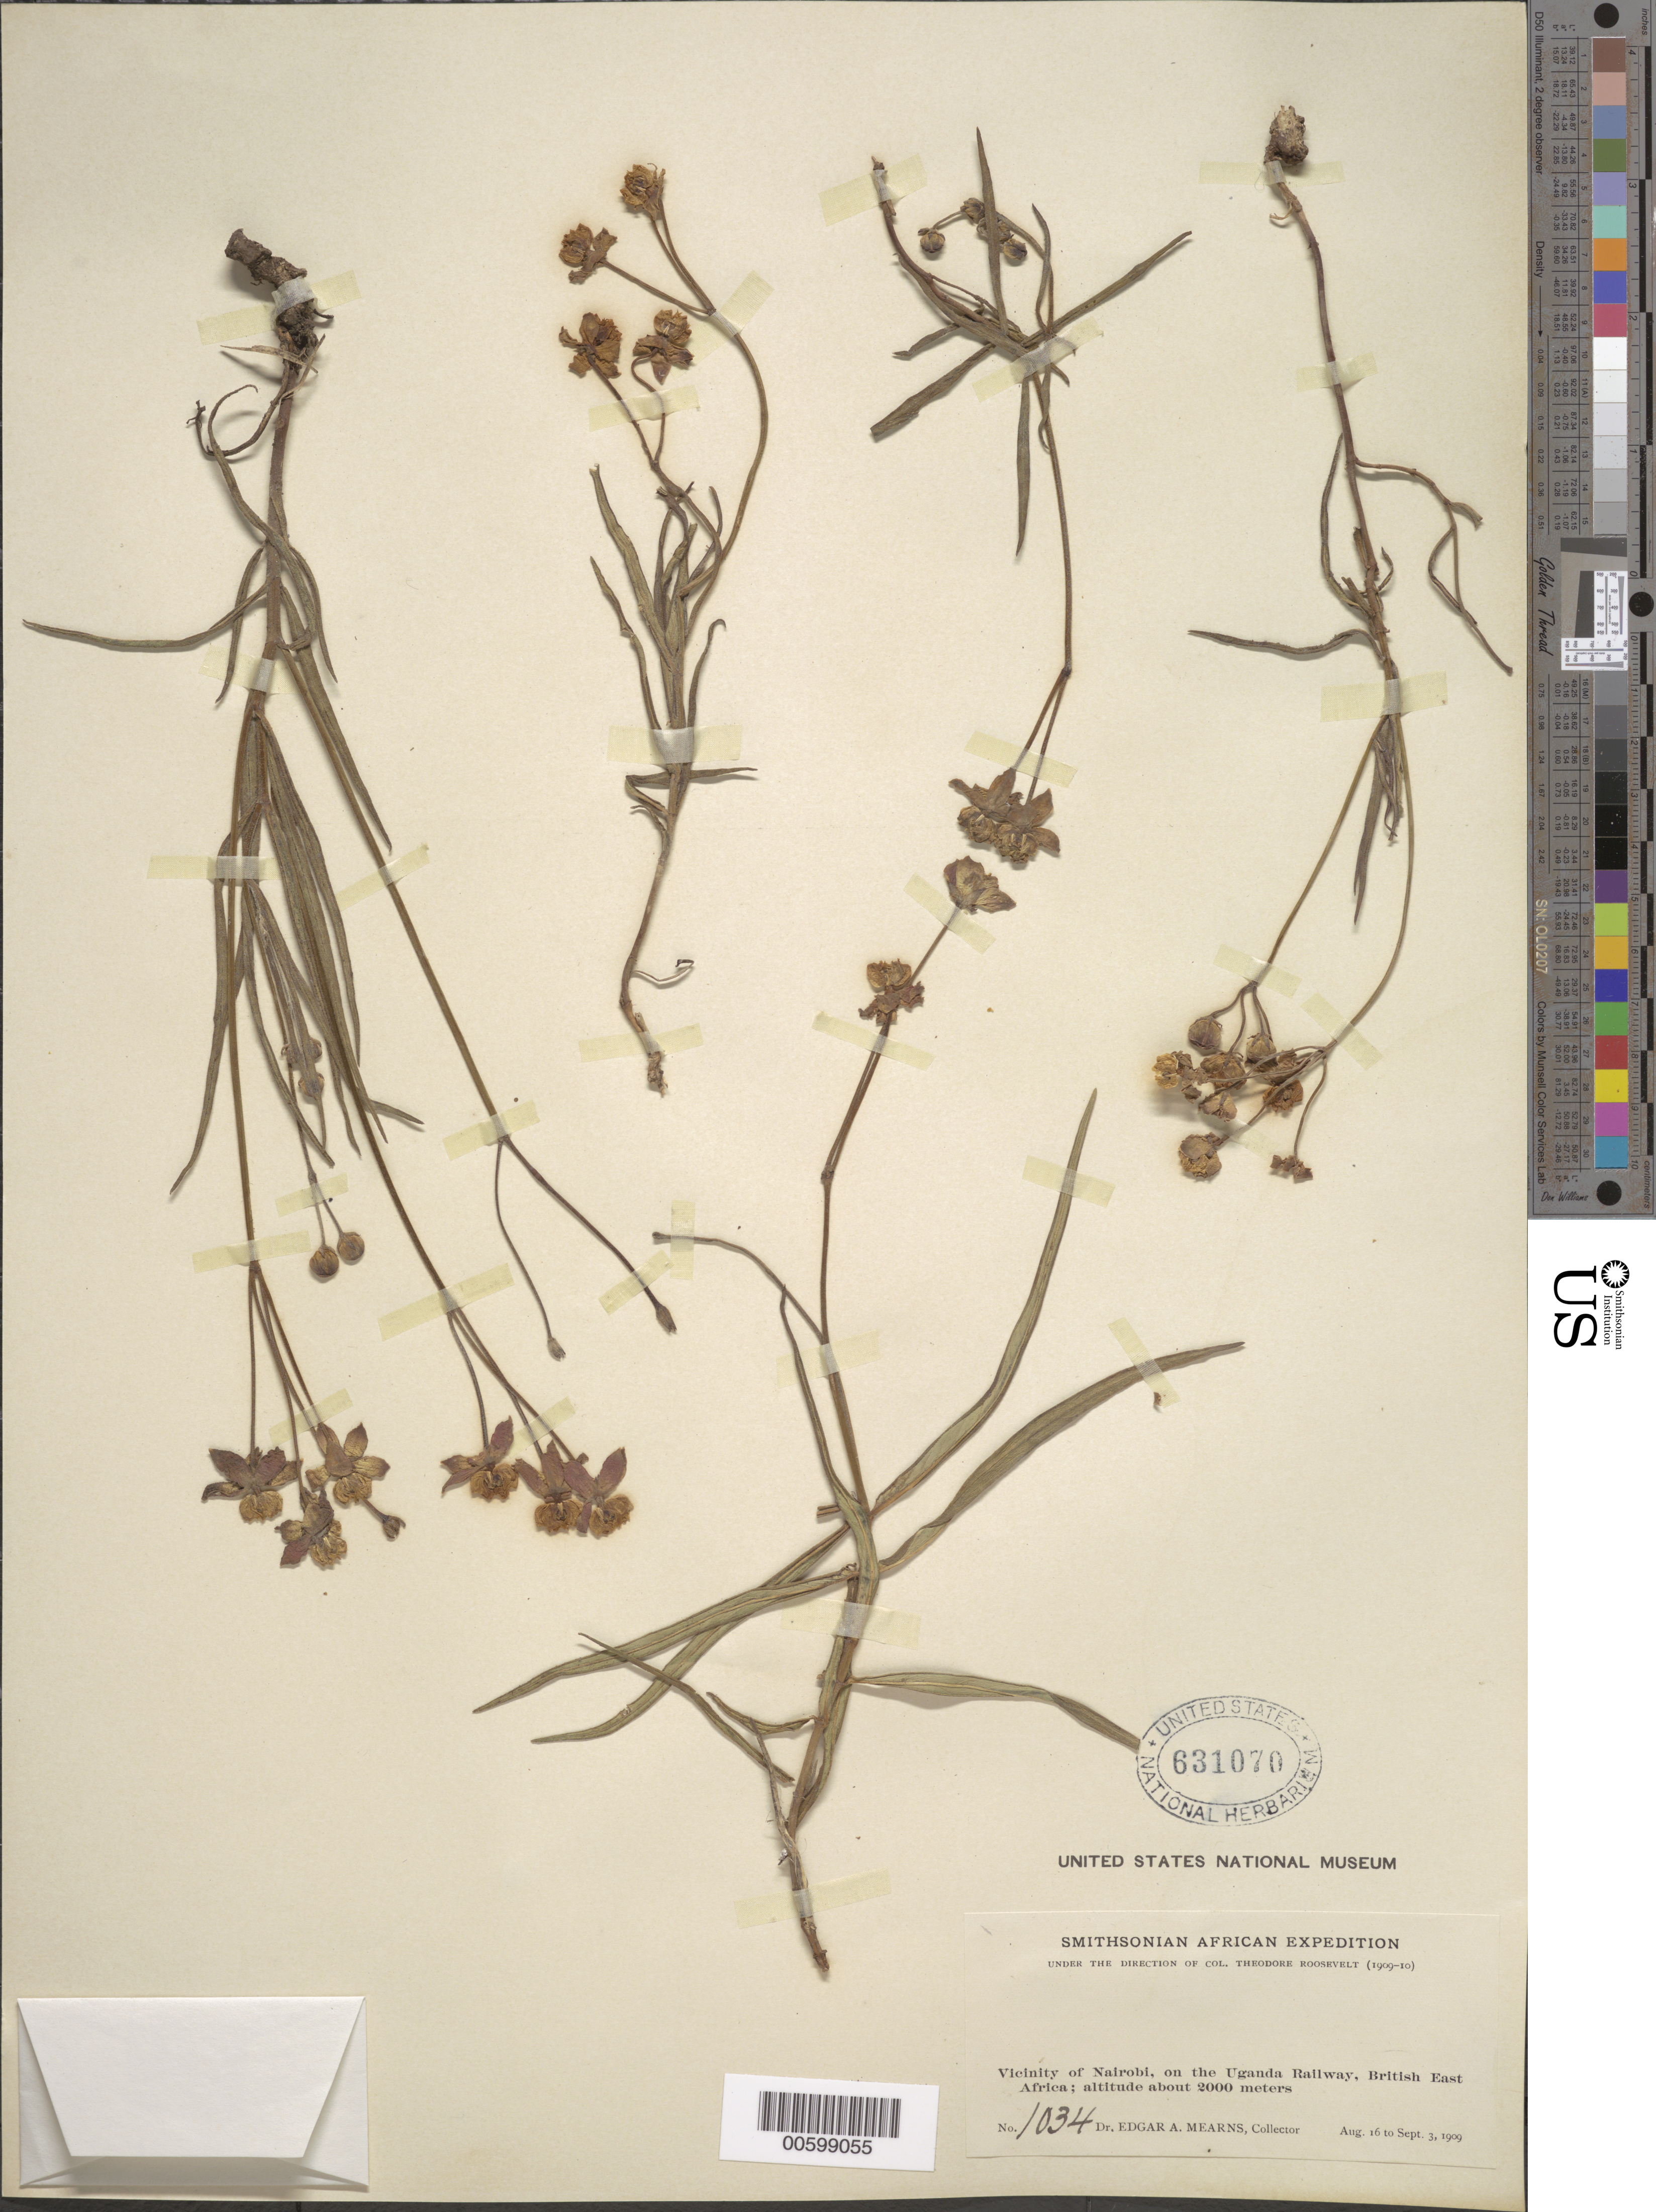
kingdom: Plantae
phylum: Tracheophyta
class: Magnoliopsida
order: Gentianales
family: Apocynaceae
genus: Matelea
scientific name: Matelea stenopetala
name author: Sandwith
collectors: E. A. Mearns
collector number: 1034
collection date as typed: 16 Aug 1909 to 03 Sep 1909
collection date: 1909-08-16/1909-09-03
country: Kenya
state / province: Nairobi Area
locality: Vicinity of Nairobi, on the Uganda railway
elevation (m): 2000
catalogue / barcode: US 631070